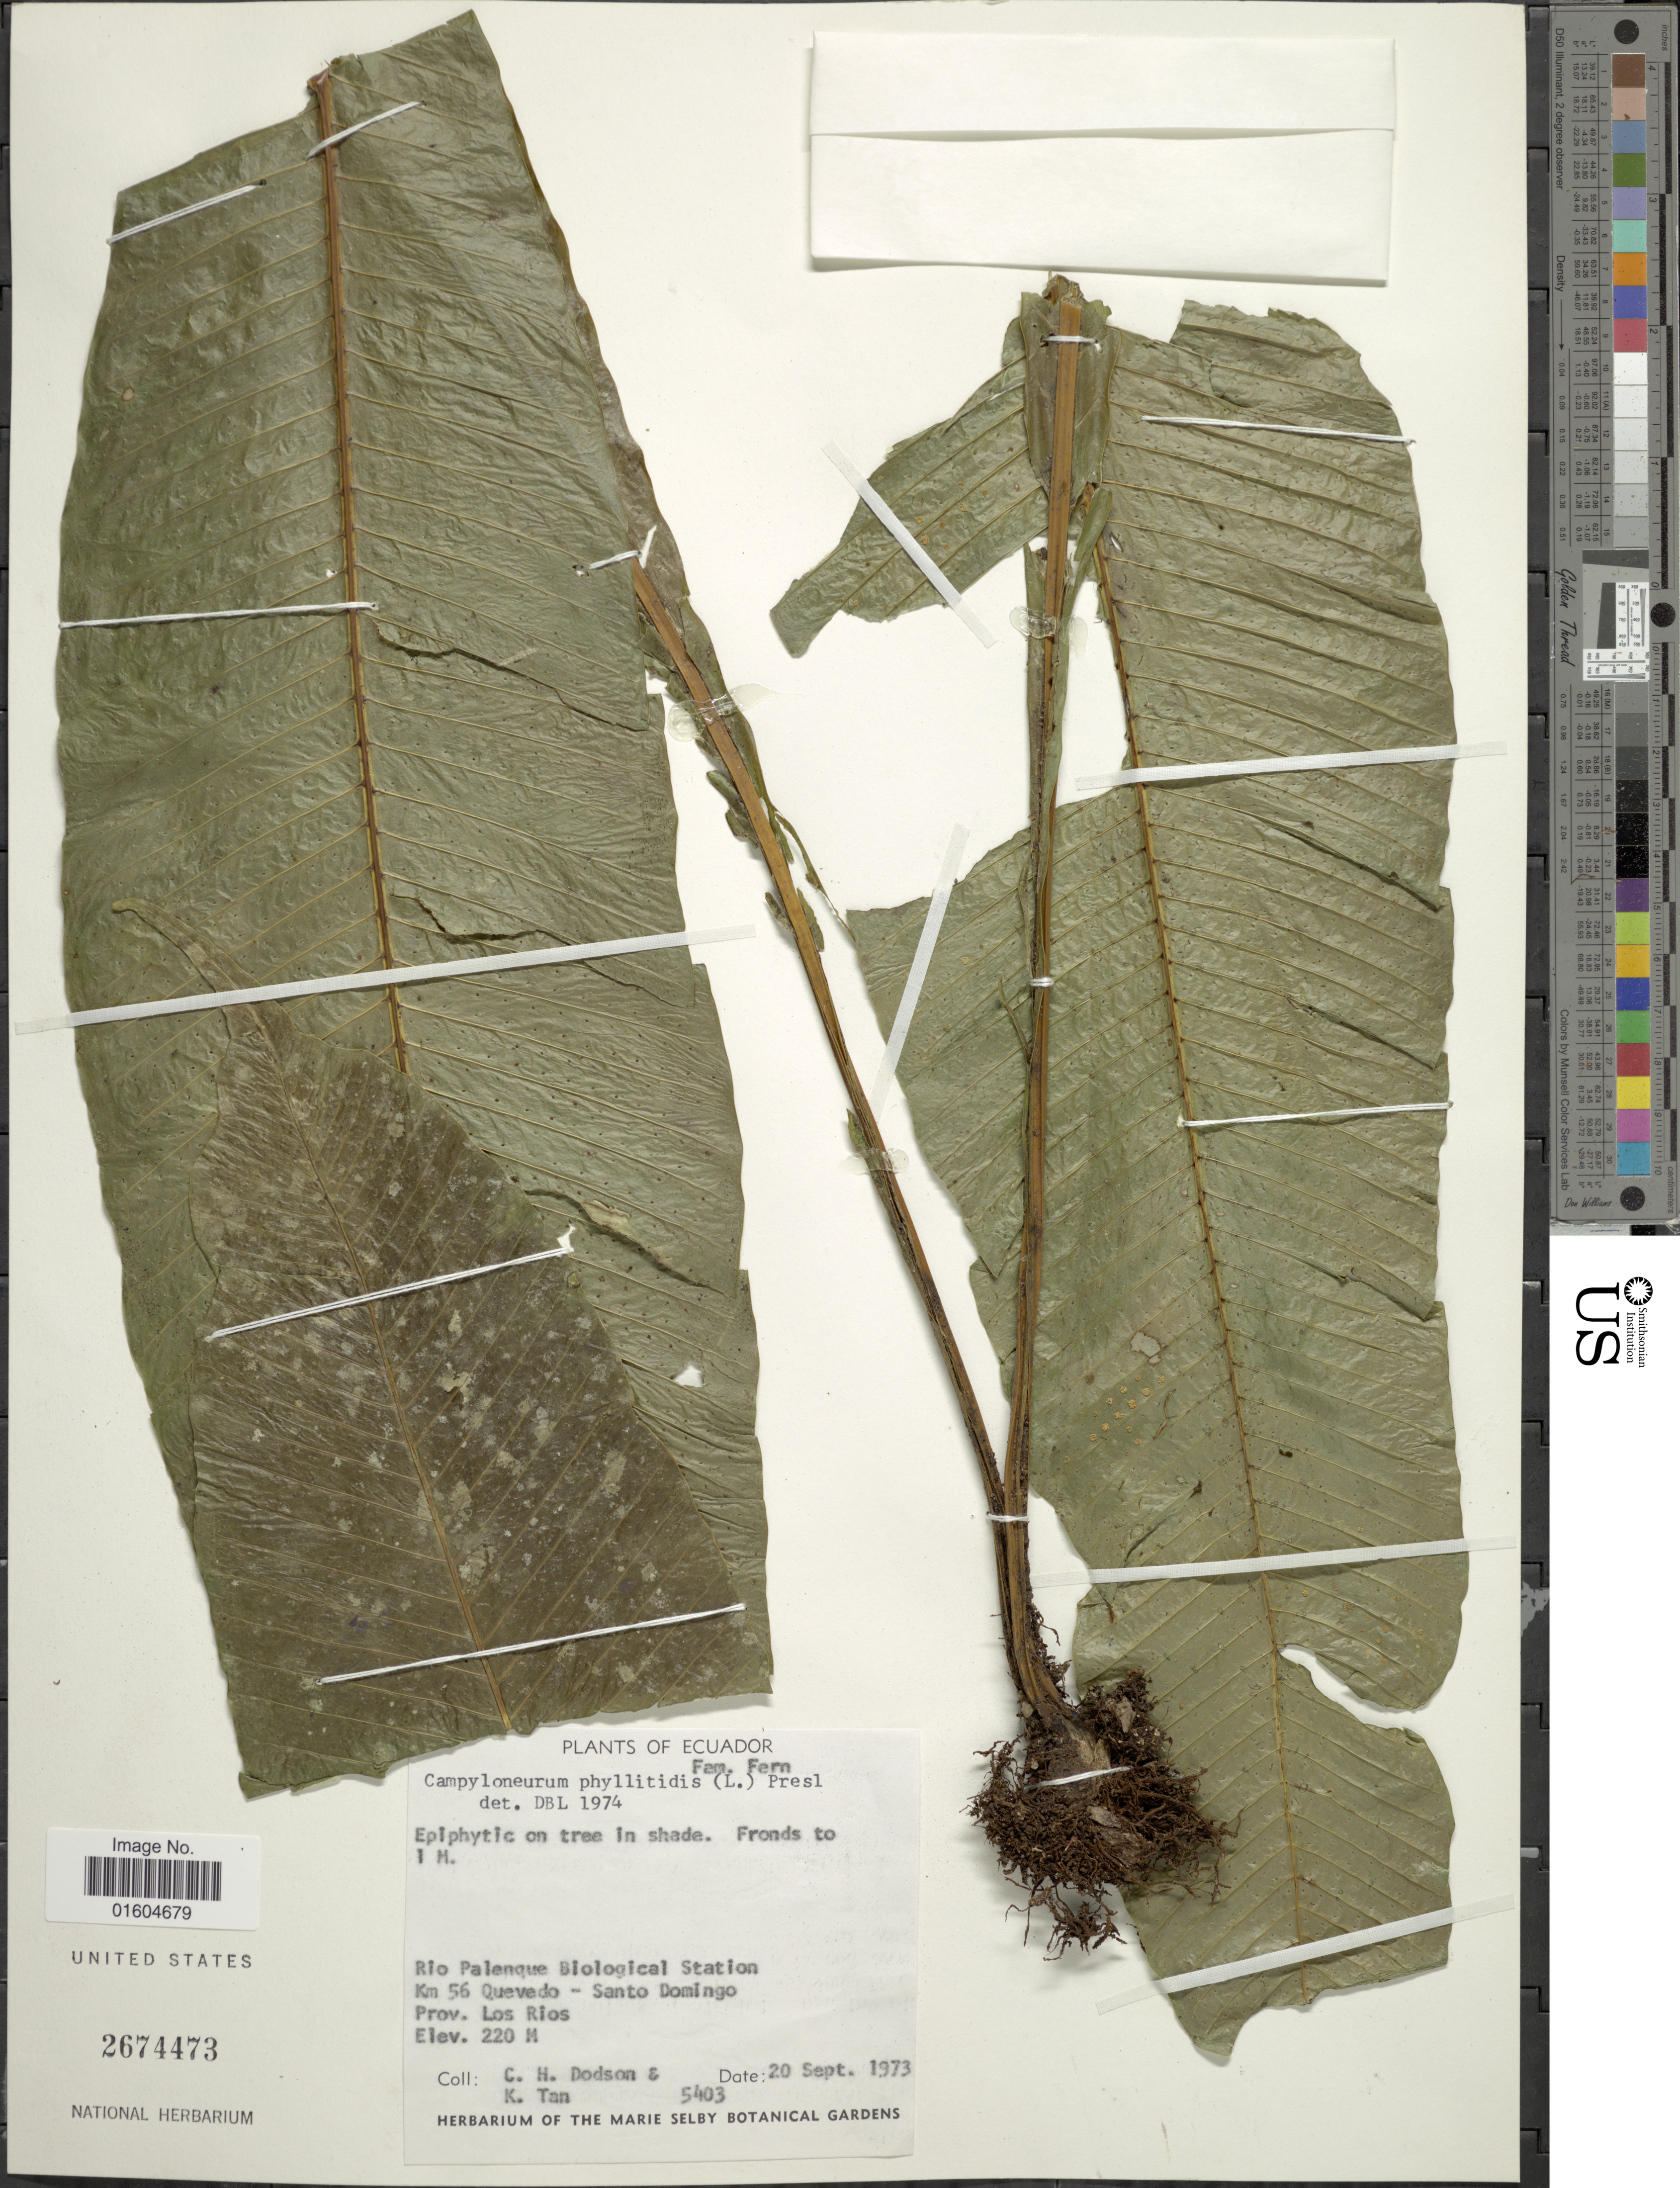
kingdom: Plantae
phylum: Tracheophyta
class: Polypodiopsida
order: Polypodiales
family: Polypodiaceae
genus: Campyloneurum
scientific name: Campyloneurum phyllitidis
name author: (L.) C. Presl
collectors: C. H. Dodson & K. Tan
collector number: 5403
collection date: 1973-09-20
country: Ecuador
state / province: Los Ríos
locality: Ecuador. Rio Palenque Biological Station. Km 56 Quevedo - Santo Domingo. Prov. Los Rios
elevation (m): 220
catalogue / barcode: US 267447